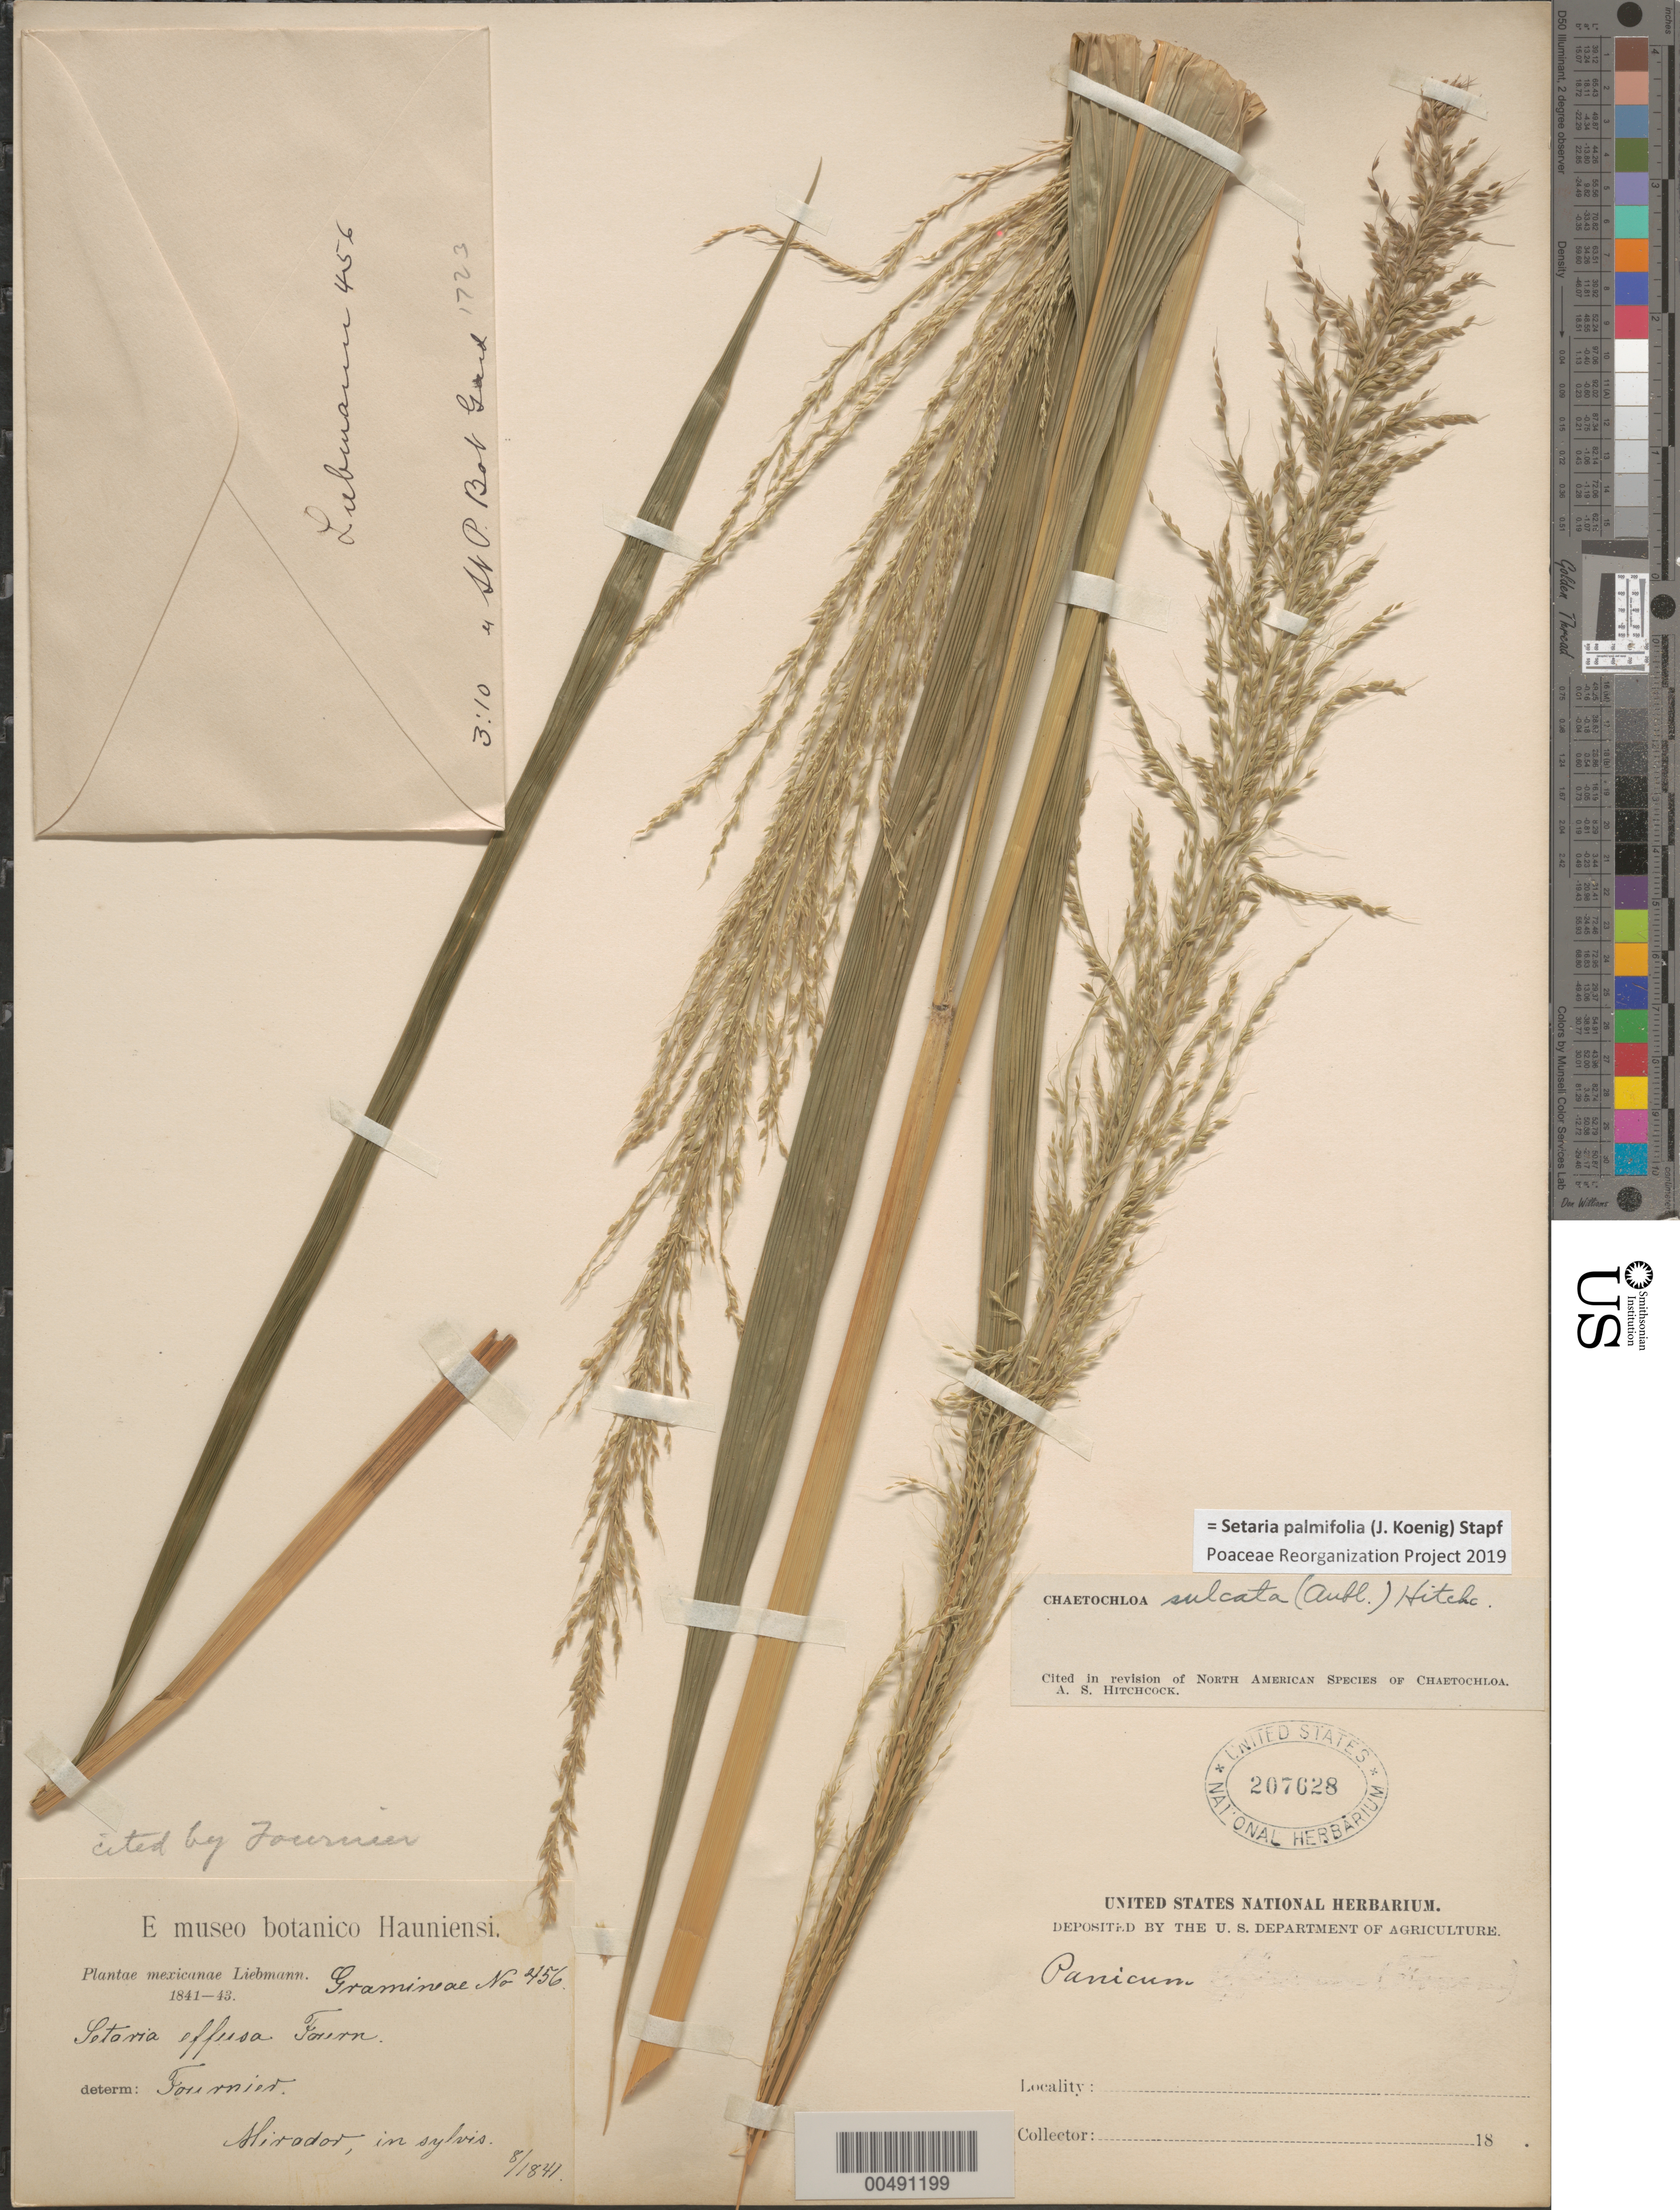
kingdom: Plantae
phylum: Tracheophyta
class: Liliopsida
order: Poales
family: Poaceae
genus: Setaria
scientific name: Setaria palmifolia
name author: (J. Koenig) Stapf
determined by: Poaceae Reorganization Project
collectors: F. M. Liebmann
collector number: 456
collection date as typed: Aug 1841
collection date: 1841-08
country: Mexico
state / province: Veracruz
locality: Mirador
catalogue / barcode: US 207628